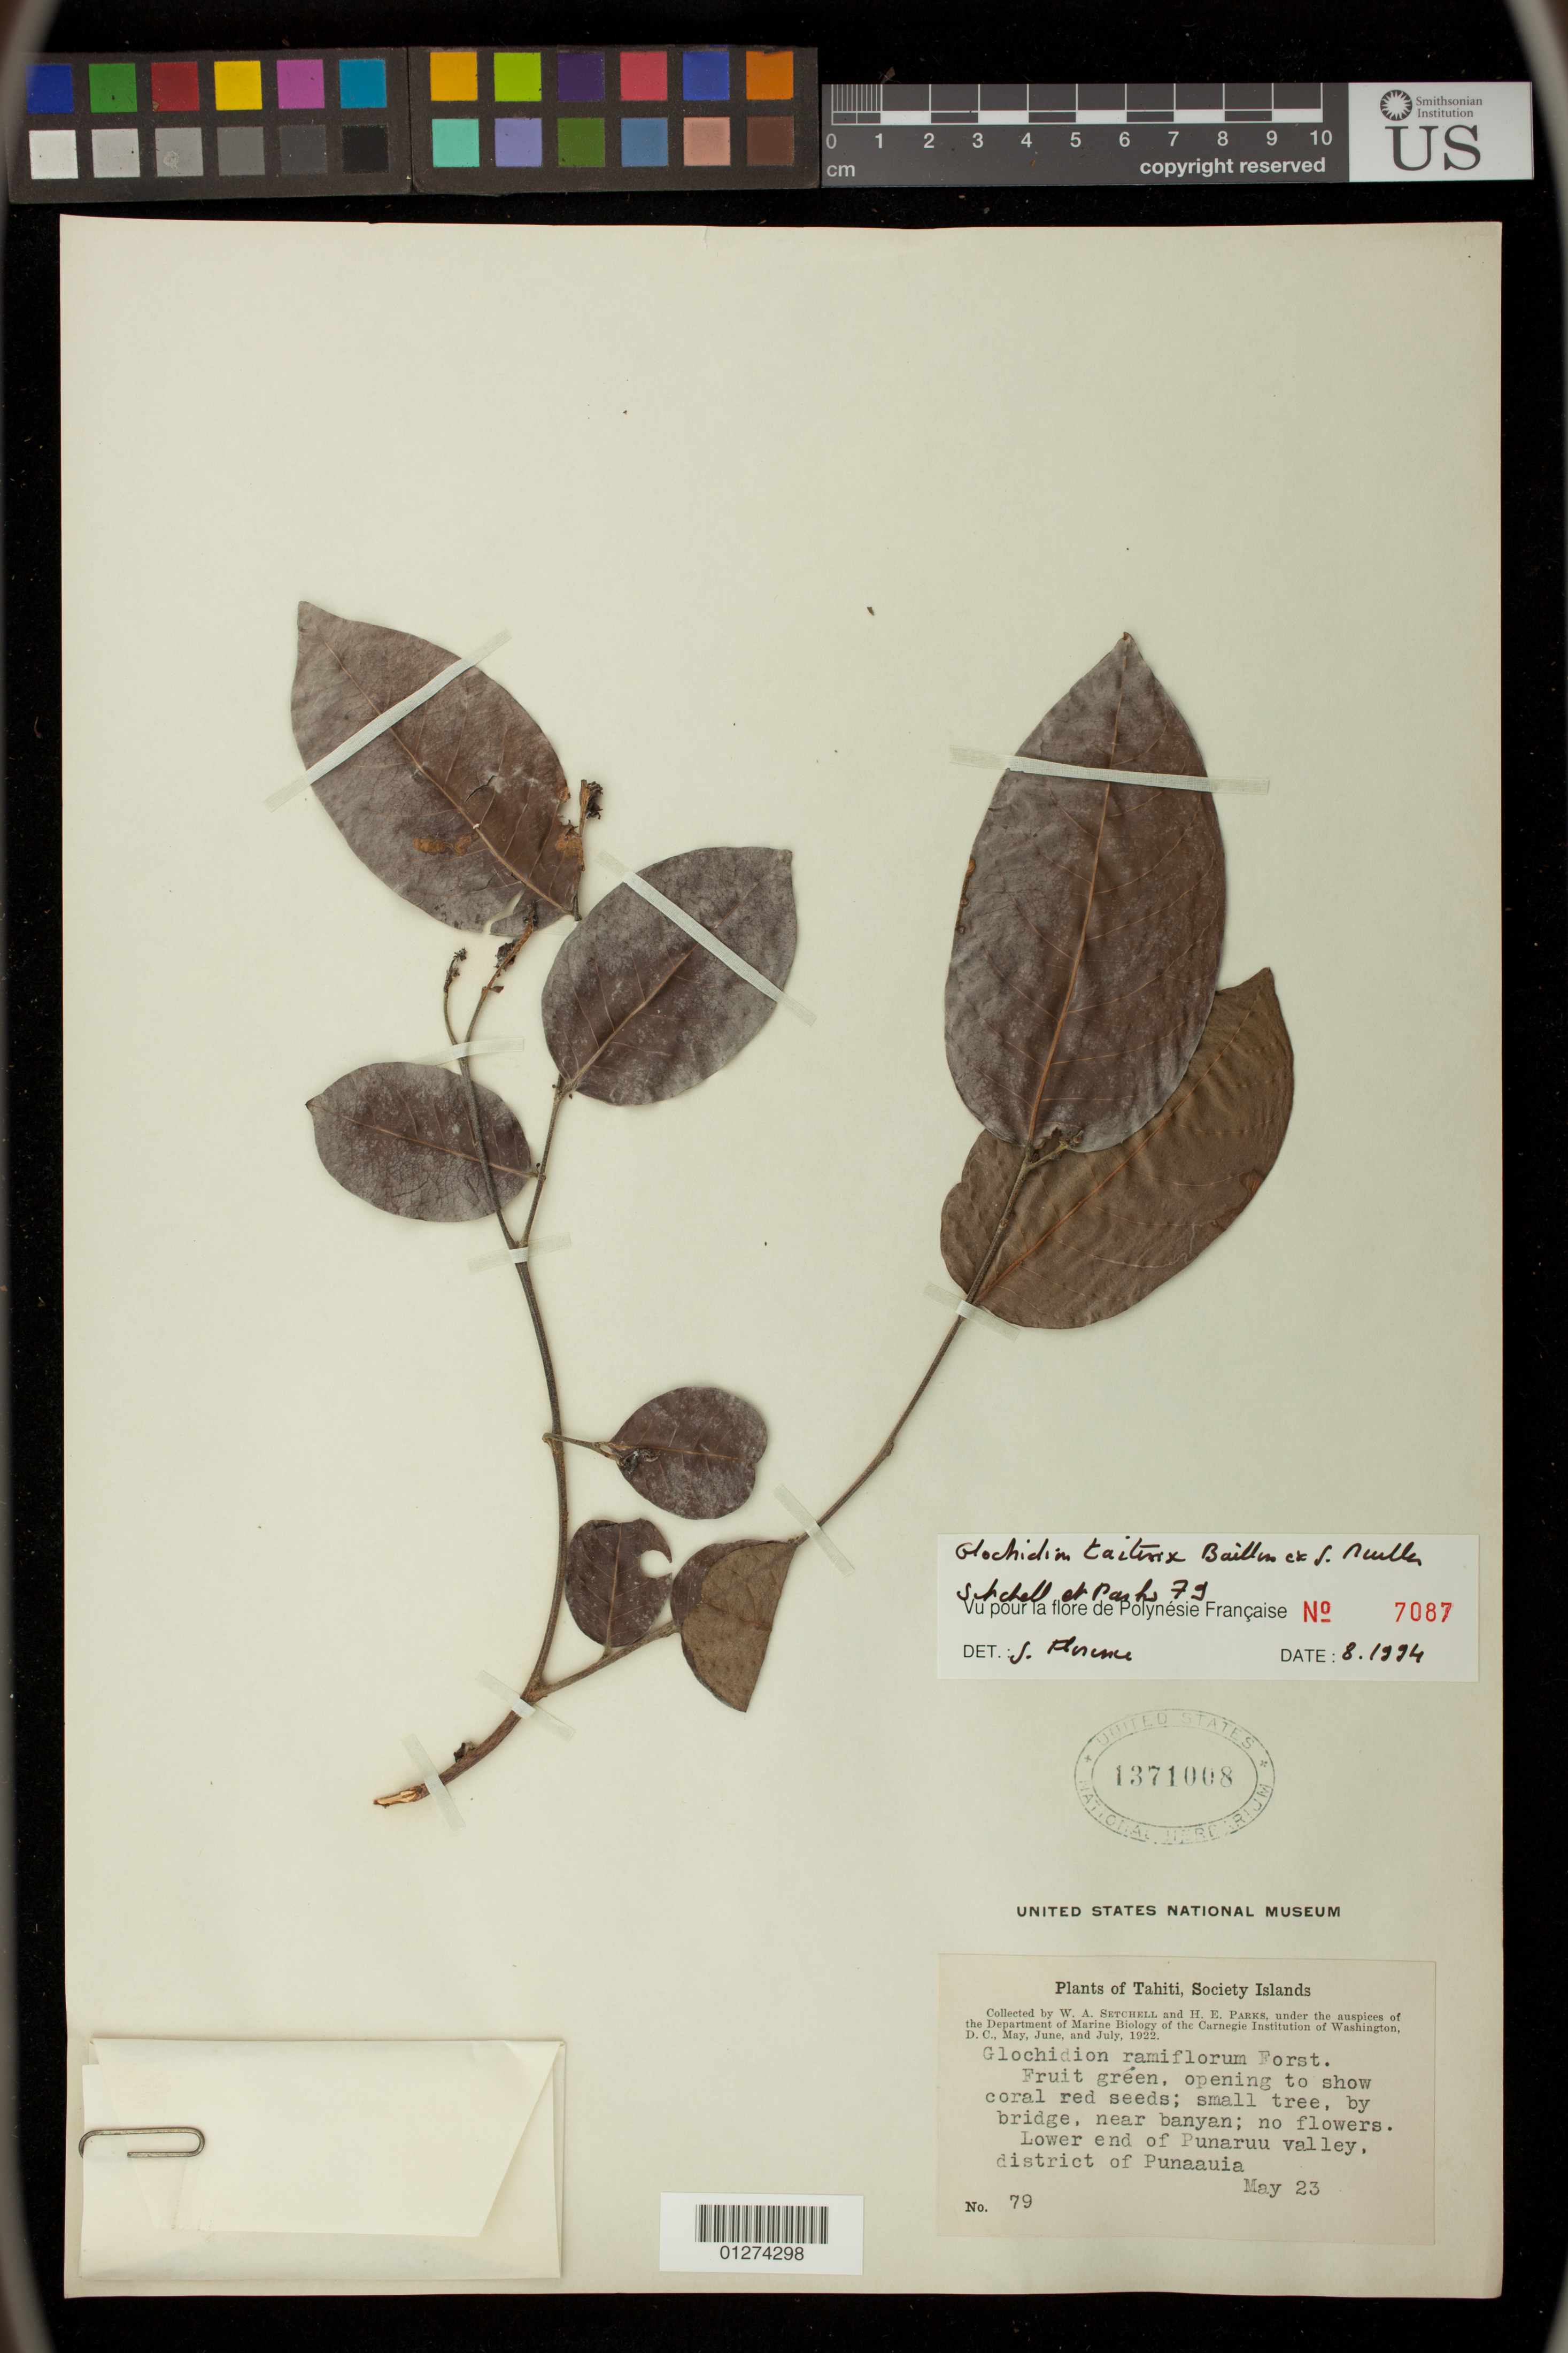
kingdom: Plantae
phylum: Tracheophyta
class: Magnoliopsida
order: Malpighiales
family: Phyllanthaceae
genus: Phyllanthus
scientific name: Phyllanthus taitensis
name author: (Baill. ex Müll. Arg.) Müll. Arg.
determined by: Wagner, W. L., (BOT), Smithsonian Institution - National Museum of Natural History (UNITED STATES)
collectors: W. Setchell & H. E. Parks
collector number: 79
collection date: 1922-05-23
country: French Polynesia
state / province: Iles du Vent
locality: Lower end of Punaruu valley, district of Punaauia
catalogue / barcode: US 1371008